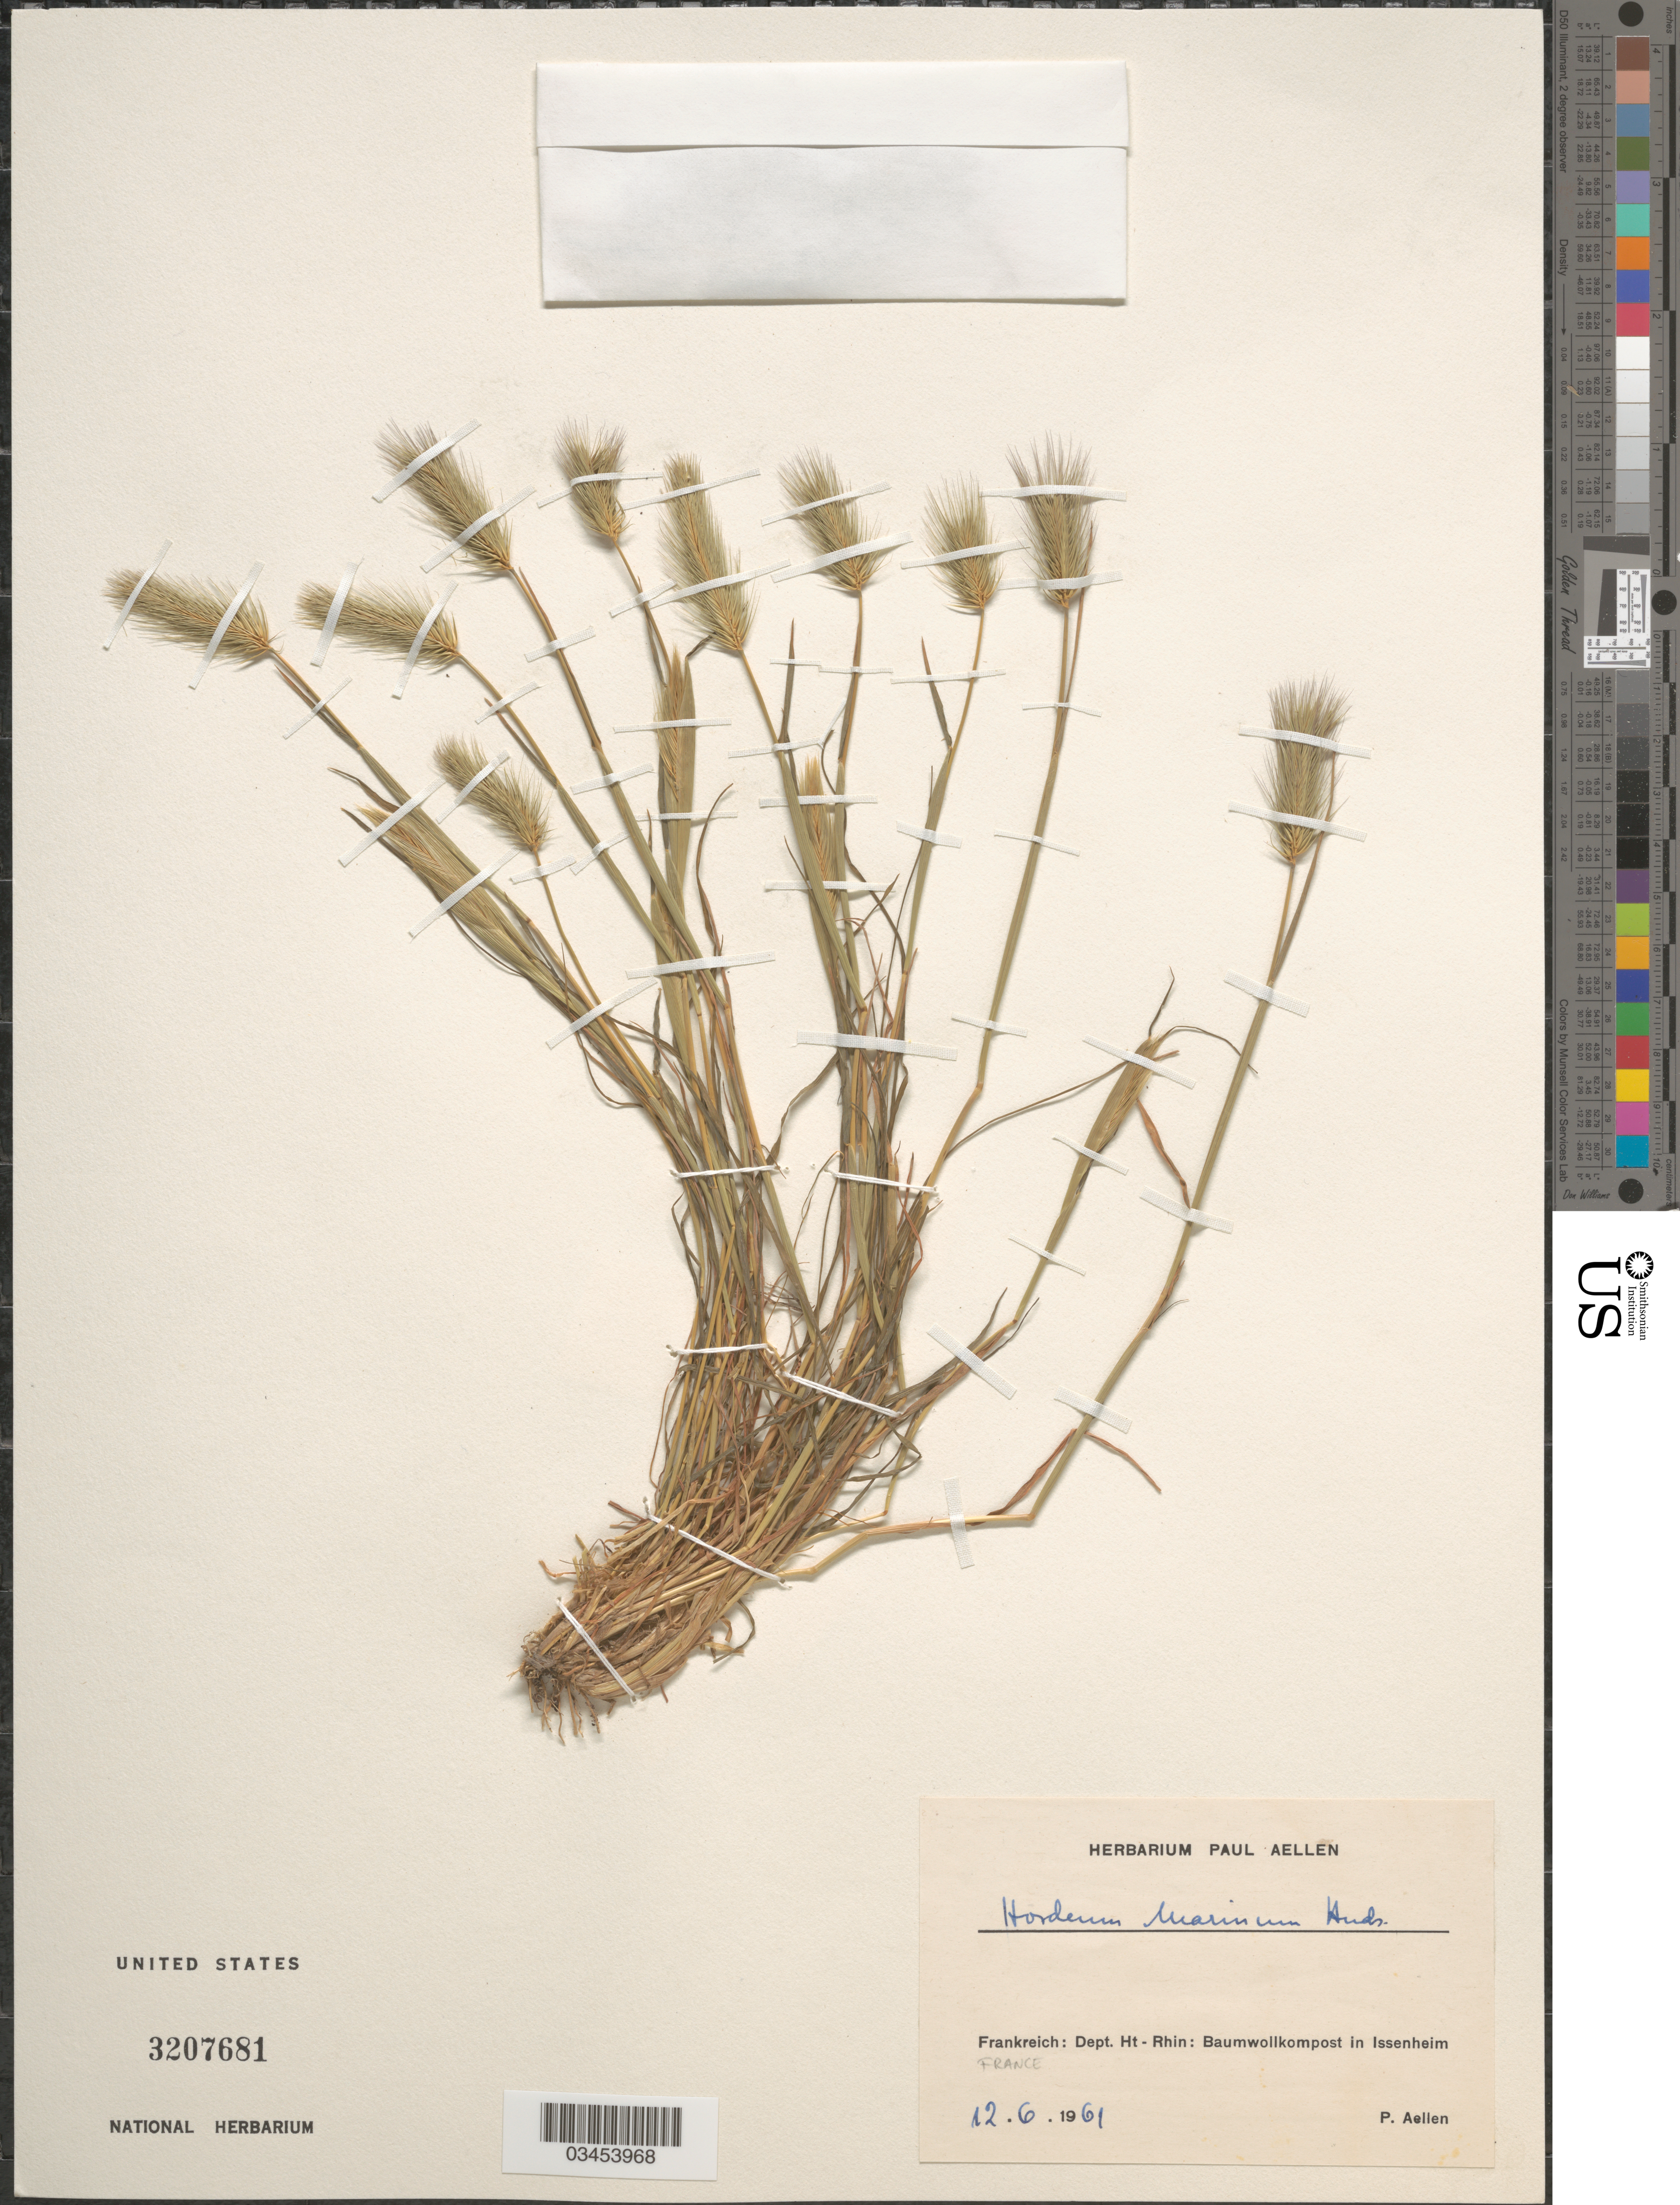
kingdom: Plantae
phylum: Tracheophyta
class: Liliopsida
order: Poales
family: Poaceae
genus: Hordeum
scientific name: Hordeum marinum subsp. marinum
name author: Huds.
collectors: P. Aellen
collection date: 1961-06-12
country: France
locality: Frankreich: Dept. Ht-Rhin: Baumwollkompost in Issenheim.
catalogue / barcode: US 3207681